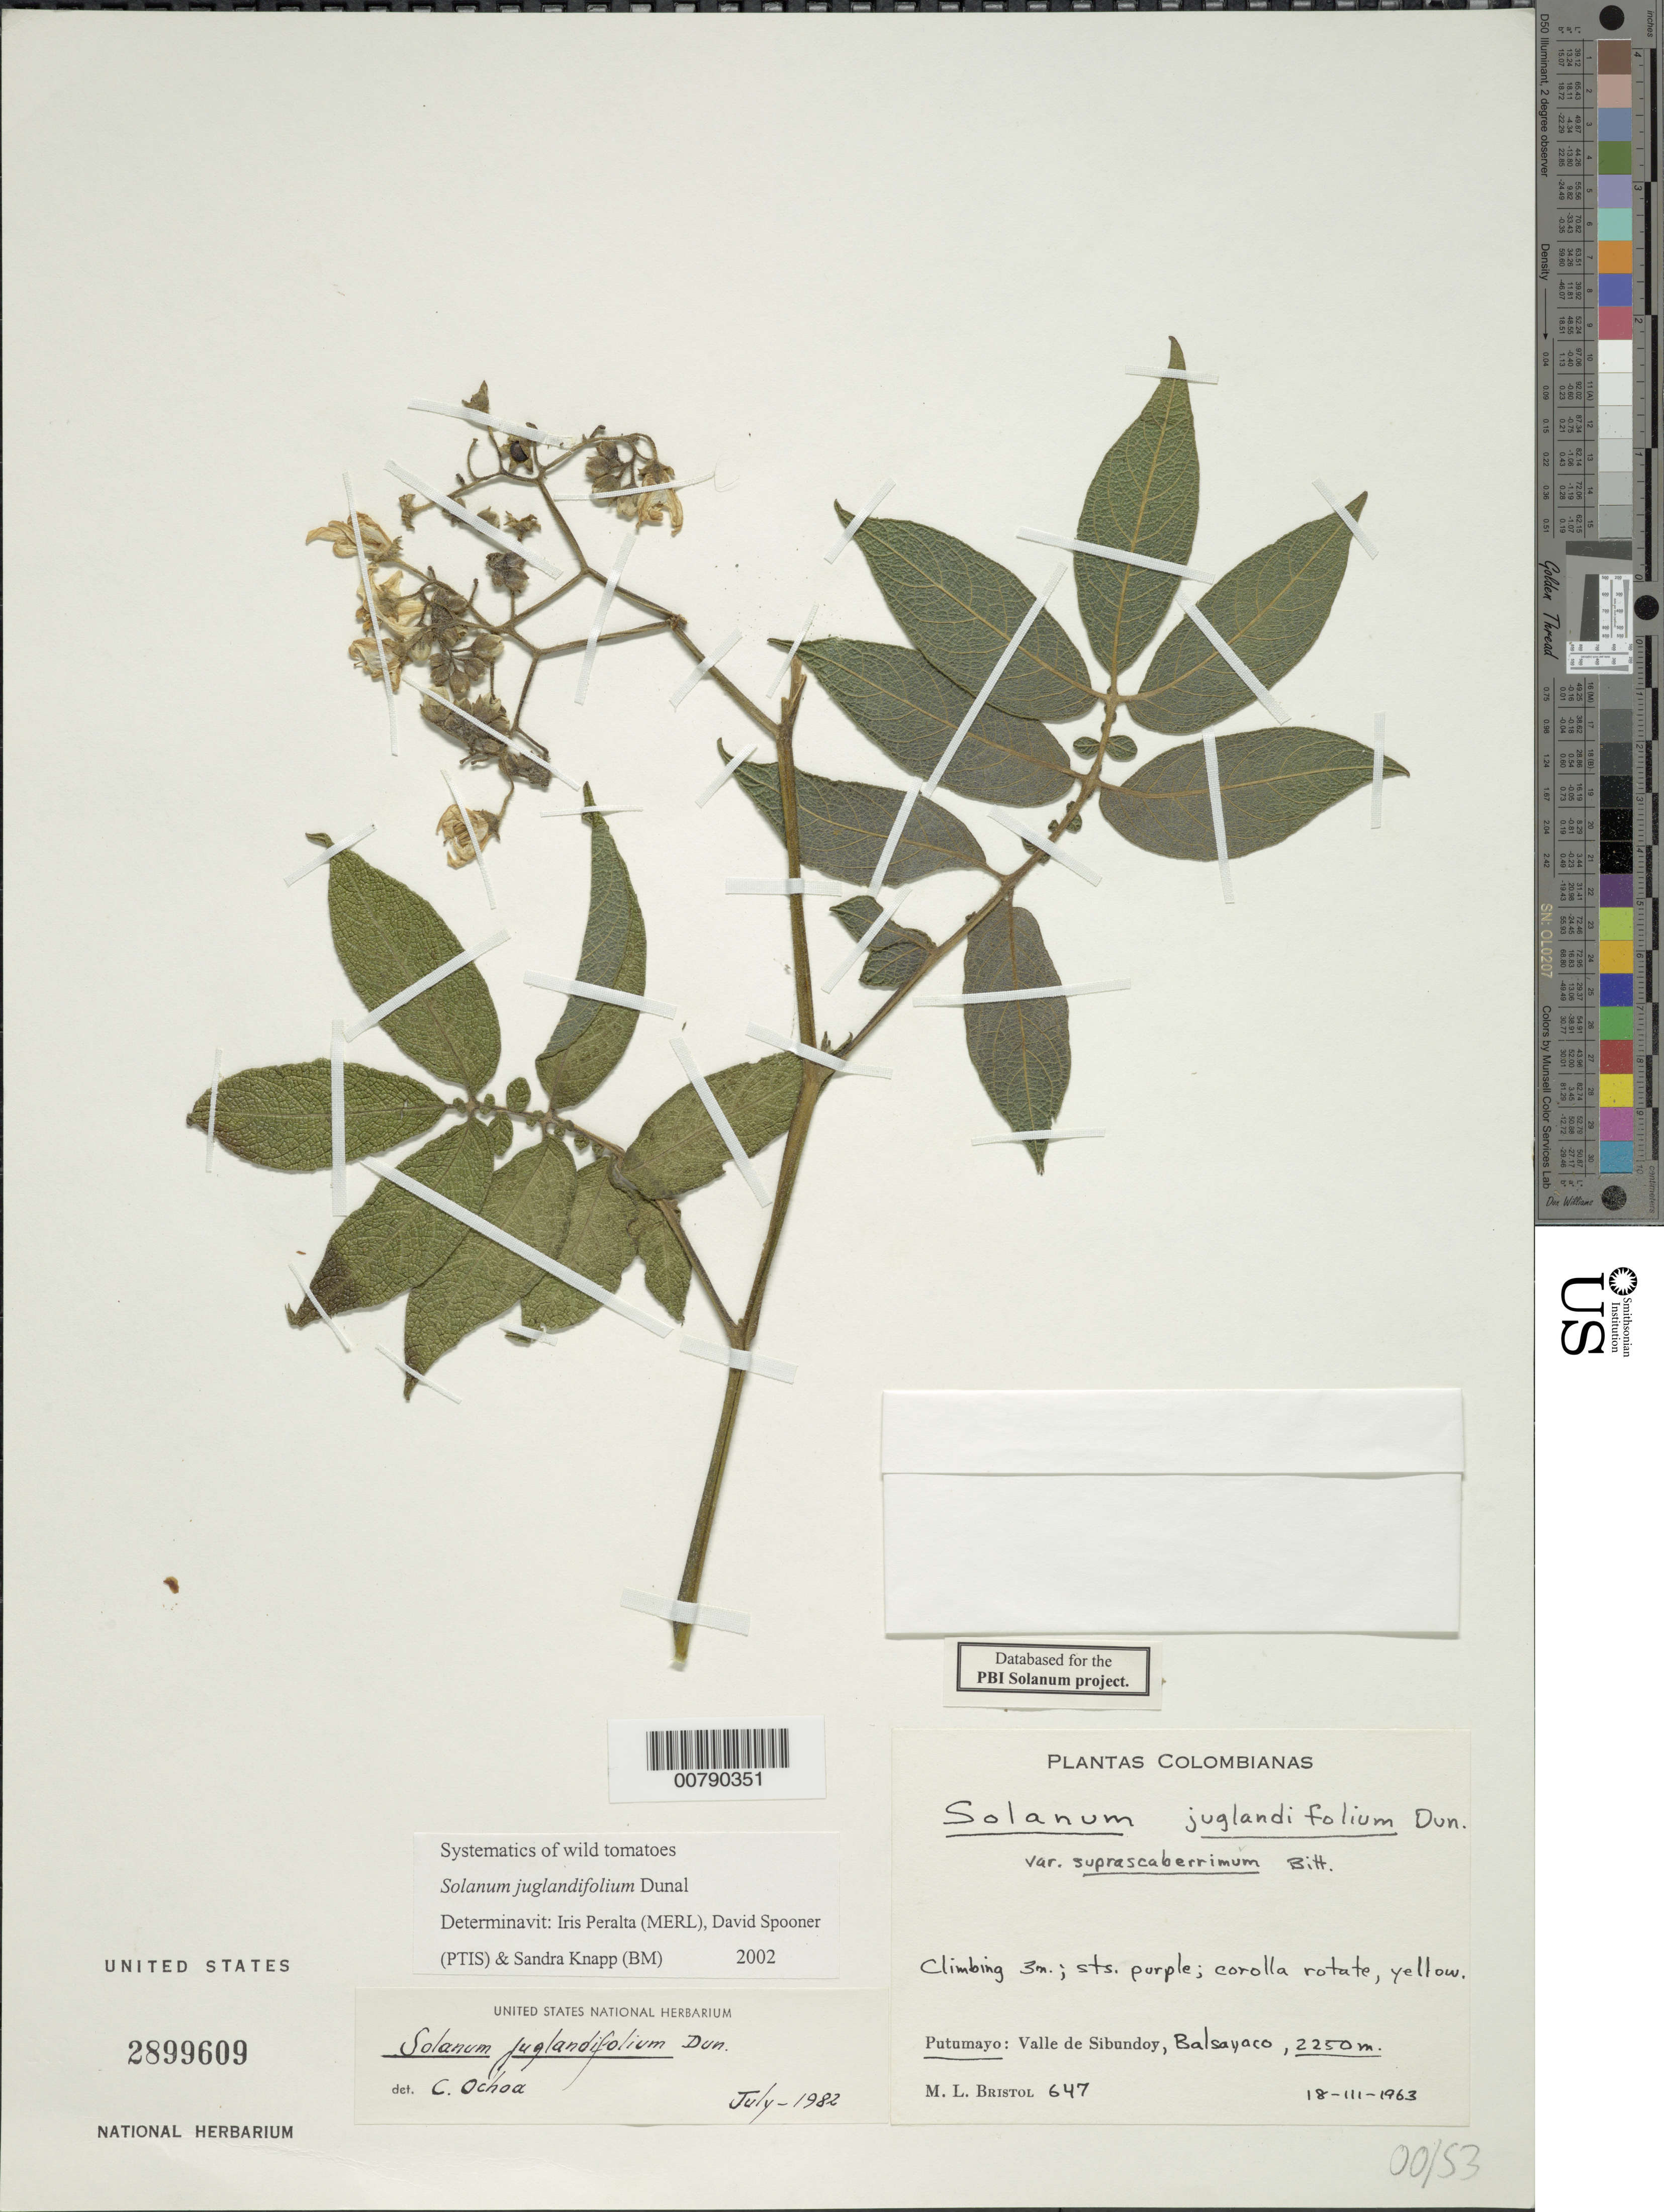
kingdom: Plantae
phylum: Tracheophyta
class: Magnoliopsida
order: Solanales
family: Solanaceae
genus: Solanum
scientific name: Solanum juglandifolium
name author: Dunal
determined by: Peralta, Iris E.; Knapp, S. D.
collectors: M. L. Bristol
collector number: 647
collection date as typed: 18 Nov 1963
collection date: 1963-11-18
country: Colombia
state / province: Putumayo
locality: Valle de Sibundoy, Balsayaco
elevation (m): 2250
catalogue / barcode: US 2899609